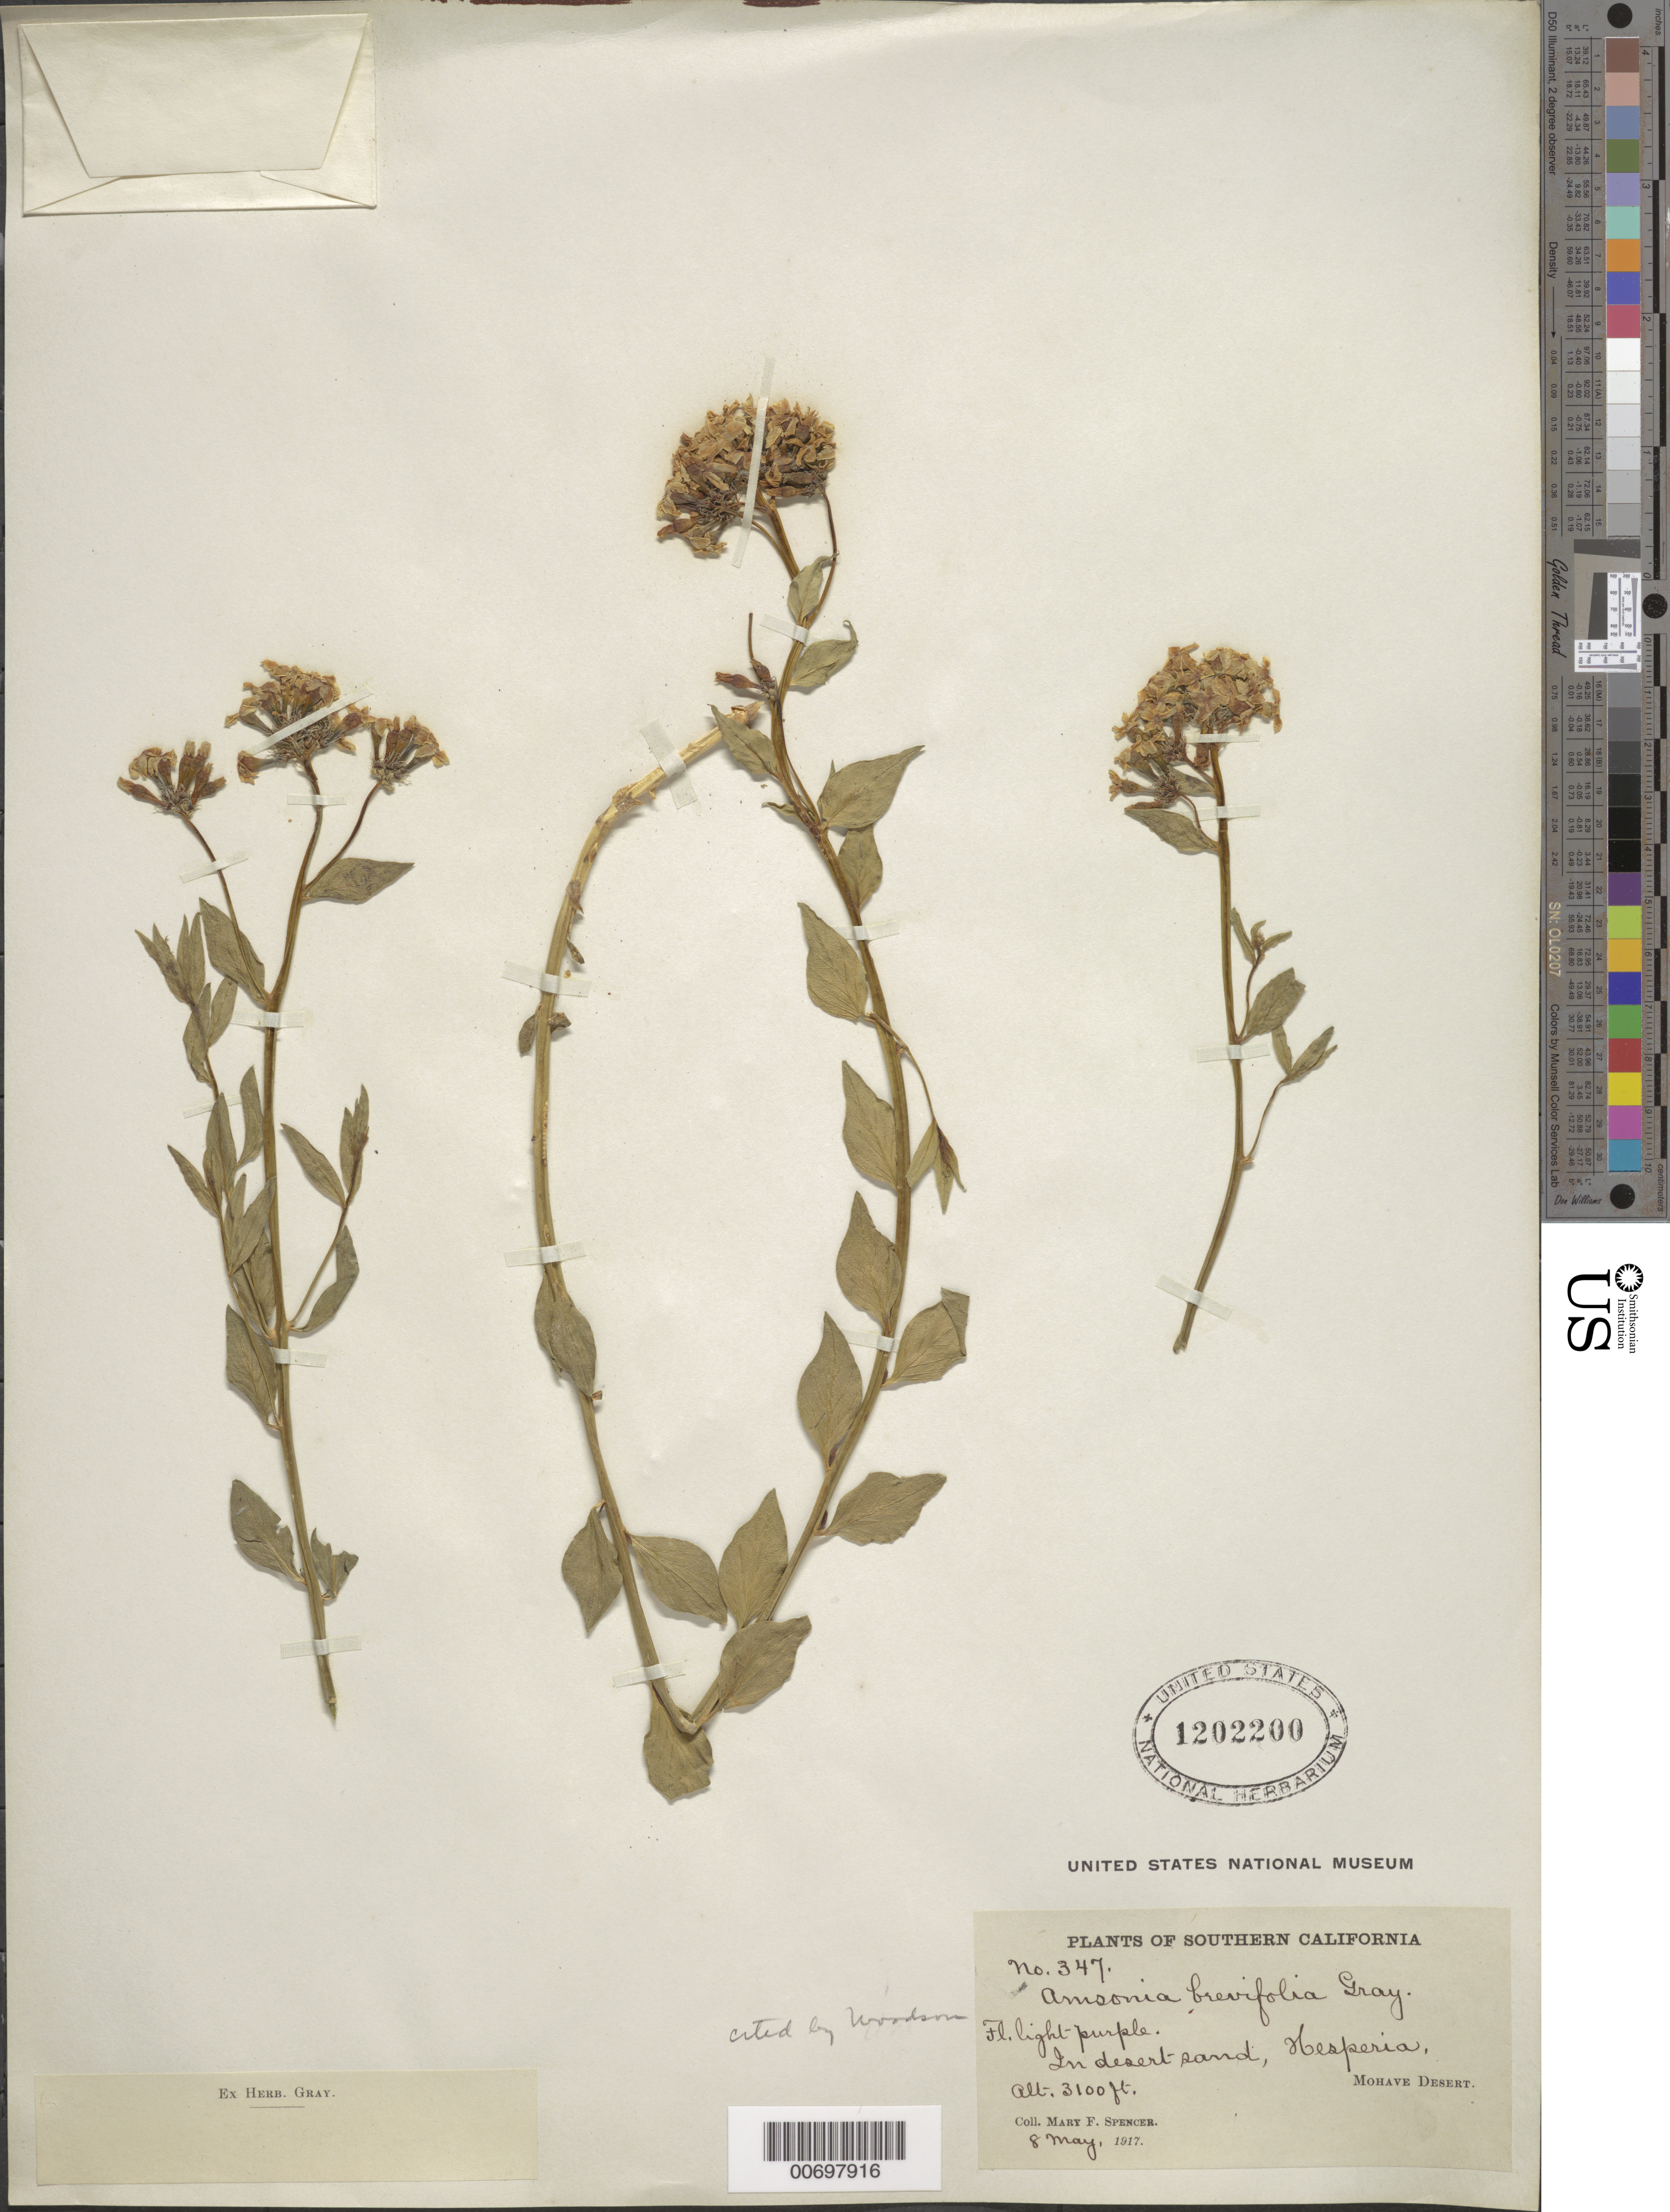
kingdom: Plantae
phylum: Tracheophyta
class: Magnoliopsida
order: Gentianales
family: Apocynaceae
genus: Amsonia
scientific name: Amsonia brevifolia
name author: A. Gray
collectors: M. Spencer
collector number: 347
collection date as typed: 08 May 1917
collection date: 1917-05-08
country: United States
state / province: California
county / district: San Bernardino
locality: In desert sand, Hesperia, Mojave Desert.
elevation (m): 945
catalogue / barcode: US 1202200